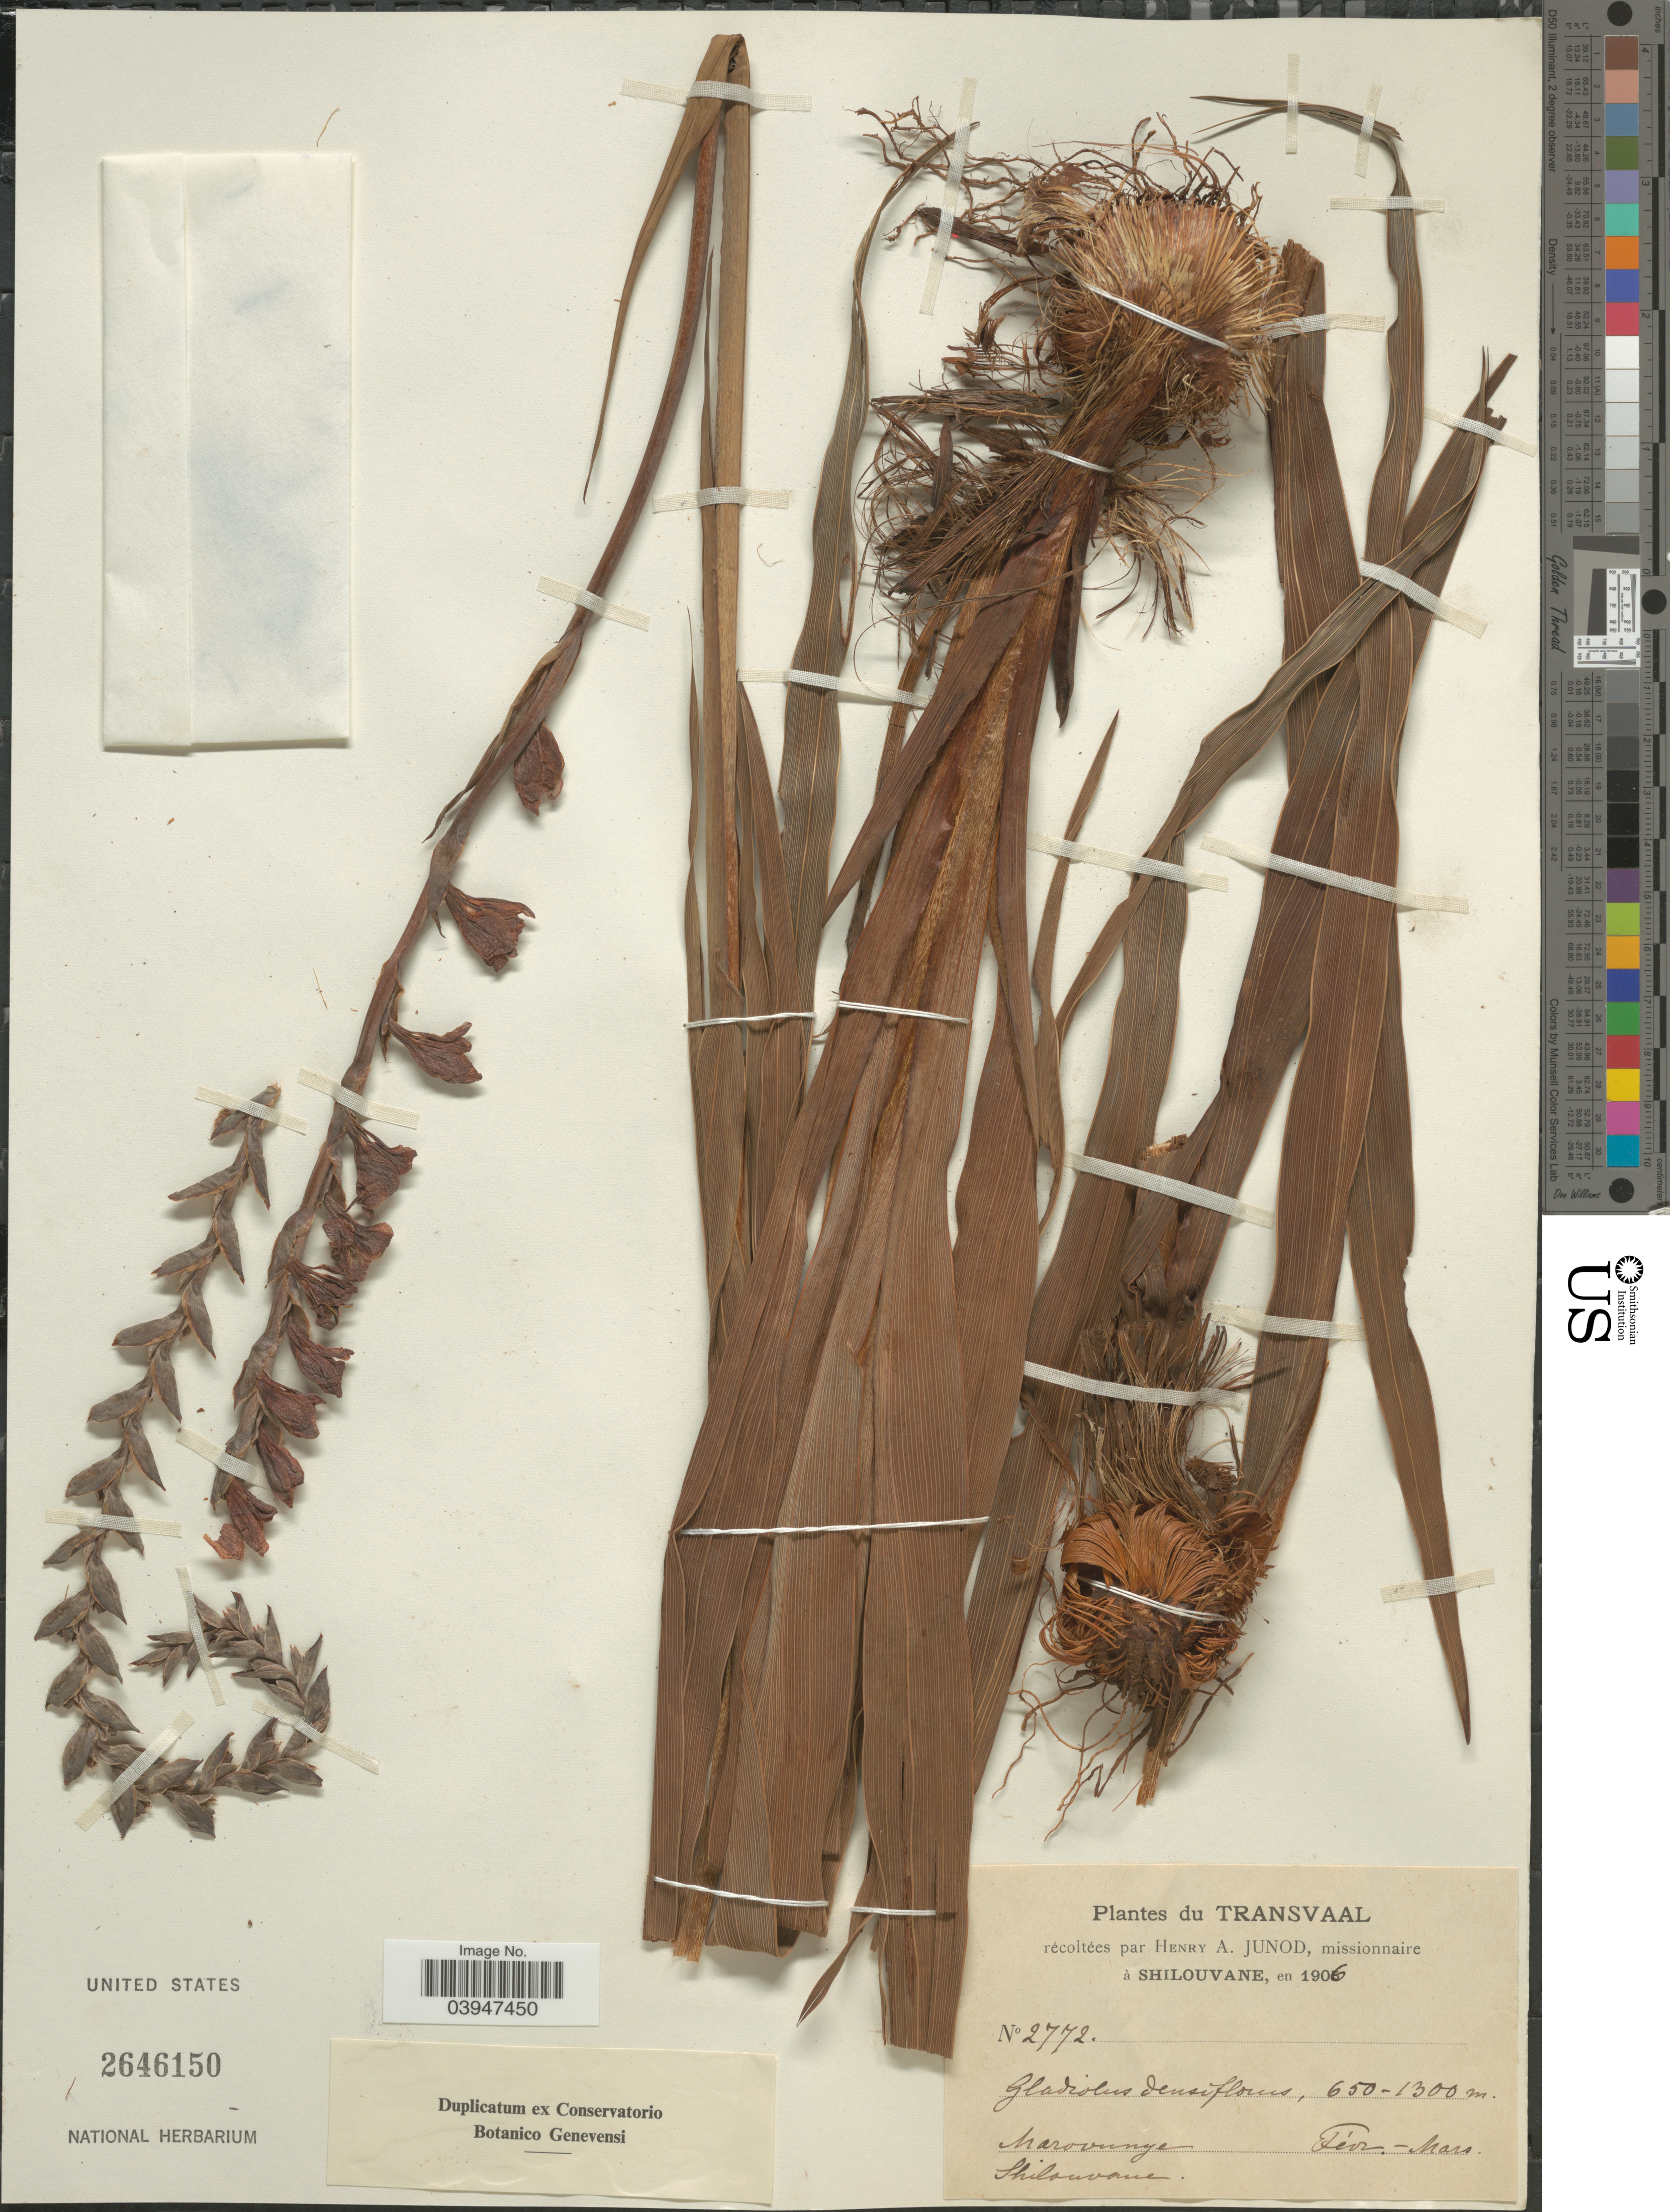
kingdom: Plantae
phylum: Tracheophyta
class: Liliopsida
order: Asparagales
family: Iridaceae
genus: Gladiolus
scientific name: Gladiolus densiflorus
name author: Baker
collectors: H. Junod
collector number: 2772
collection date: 1906-02/1906-03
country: South Africa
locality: Transvaal. Marovunye. Shilouvane.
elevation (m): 650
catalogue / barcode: US 2646150